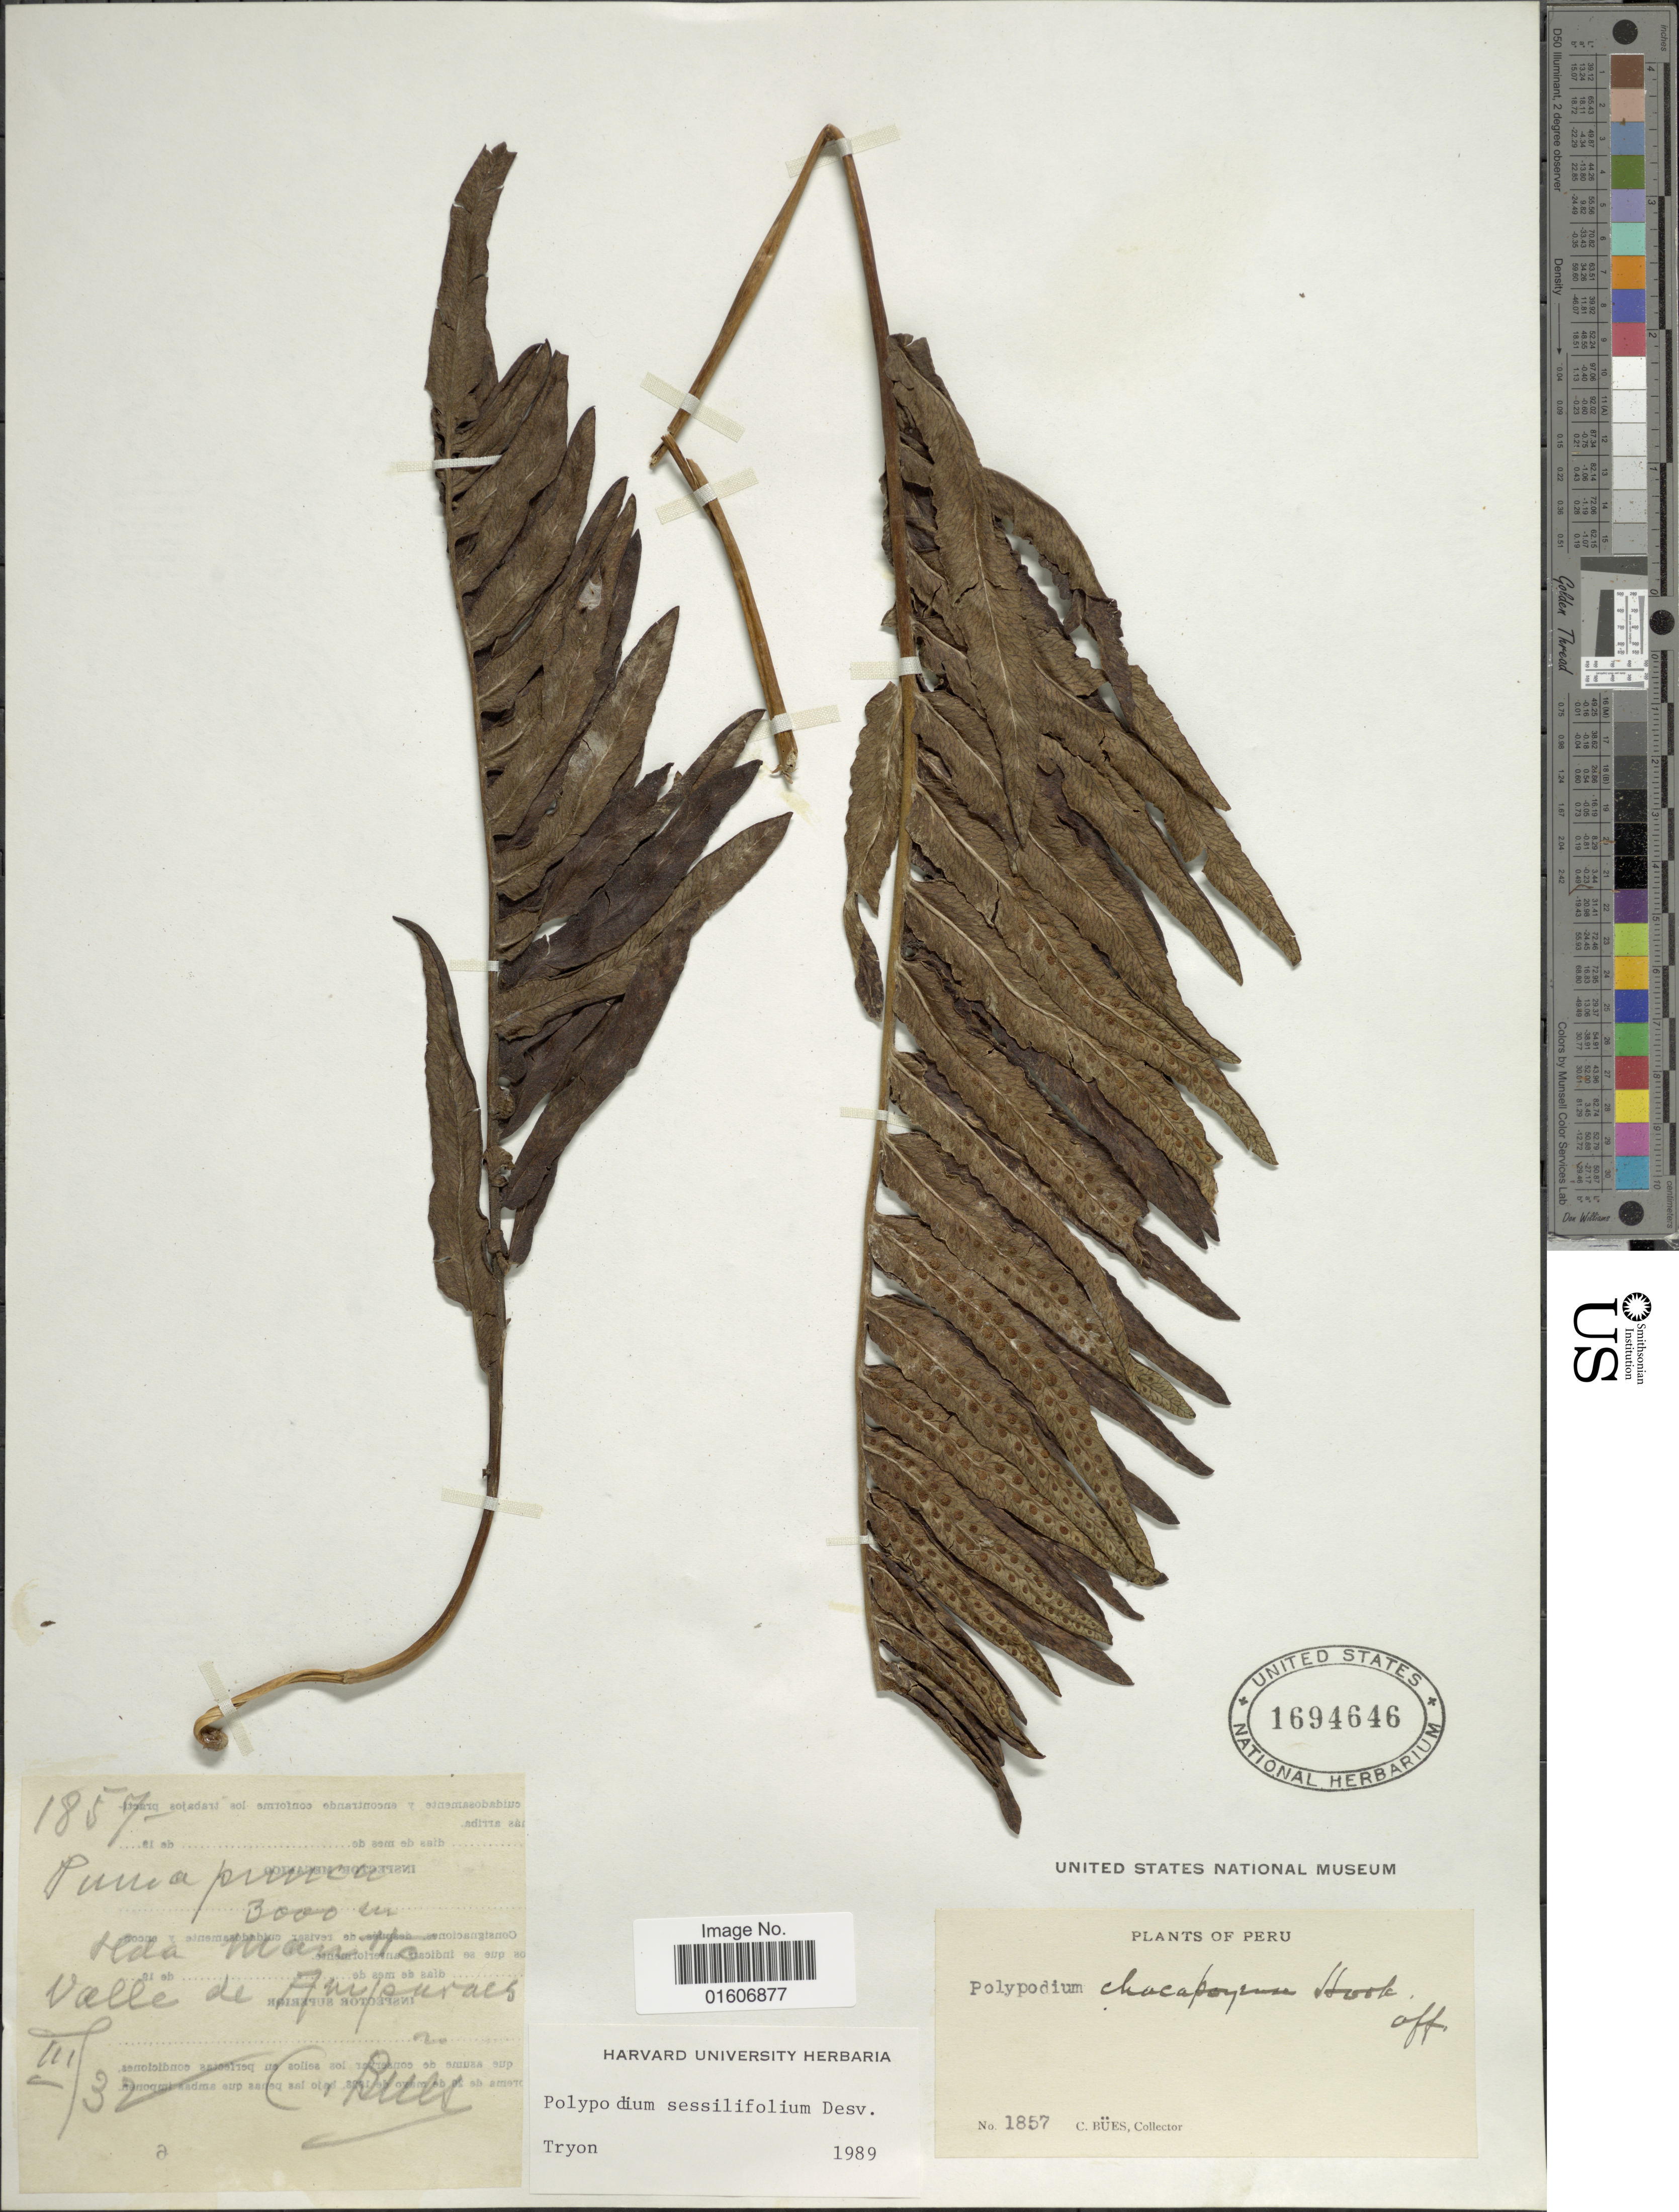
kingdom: Plantae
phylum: Tracheophyta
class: Polypodiopsida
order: Polypodiales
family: Polypodiaceae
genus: Serpocaulon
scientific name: Serpocaulon sessilifolium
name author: (Desv.) A.R. Sm.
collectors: C. Bues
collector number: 1857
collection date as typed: Transcribed d/m/y: /3/32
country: Peru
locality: Pumapunca, Hda Mantto, Valle de Amparaes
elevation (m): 3000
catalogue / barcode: US 1694646